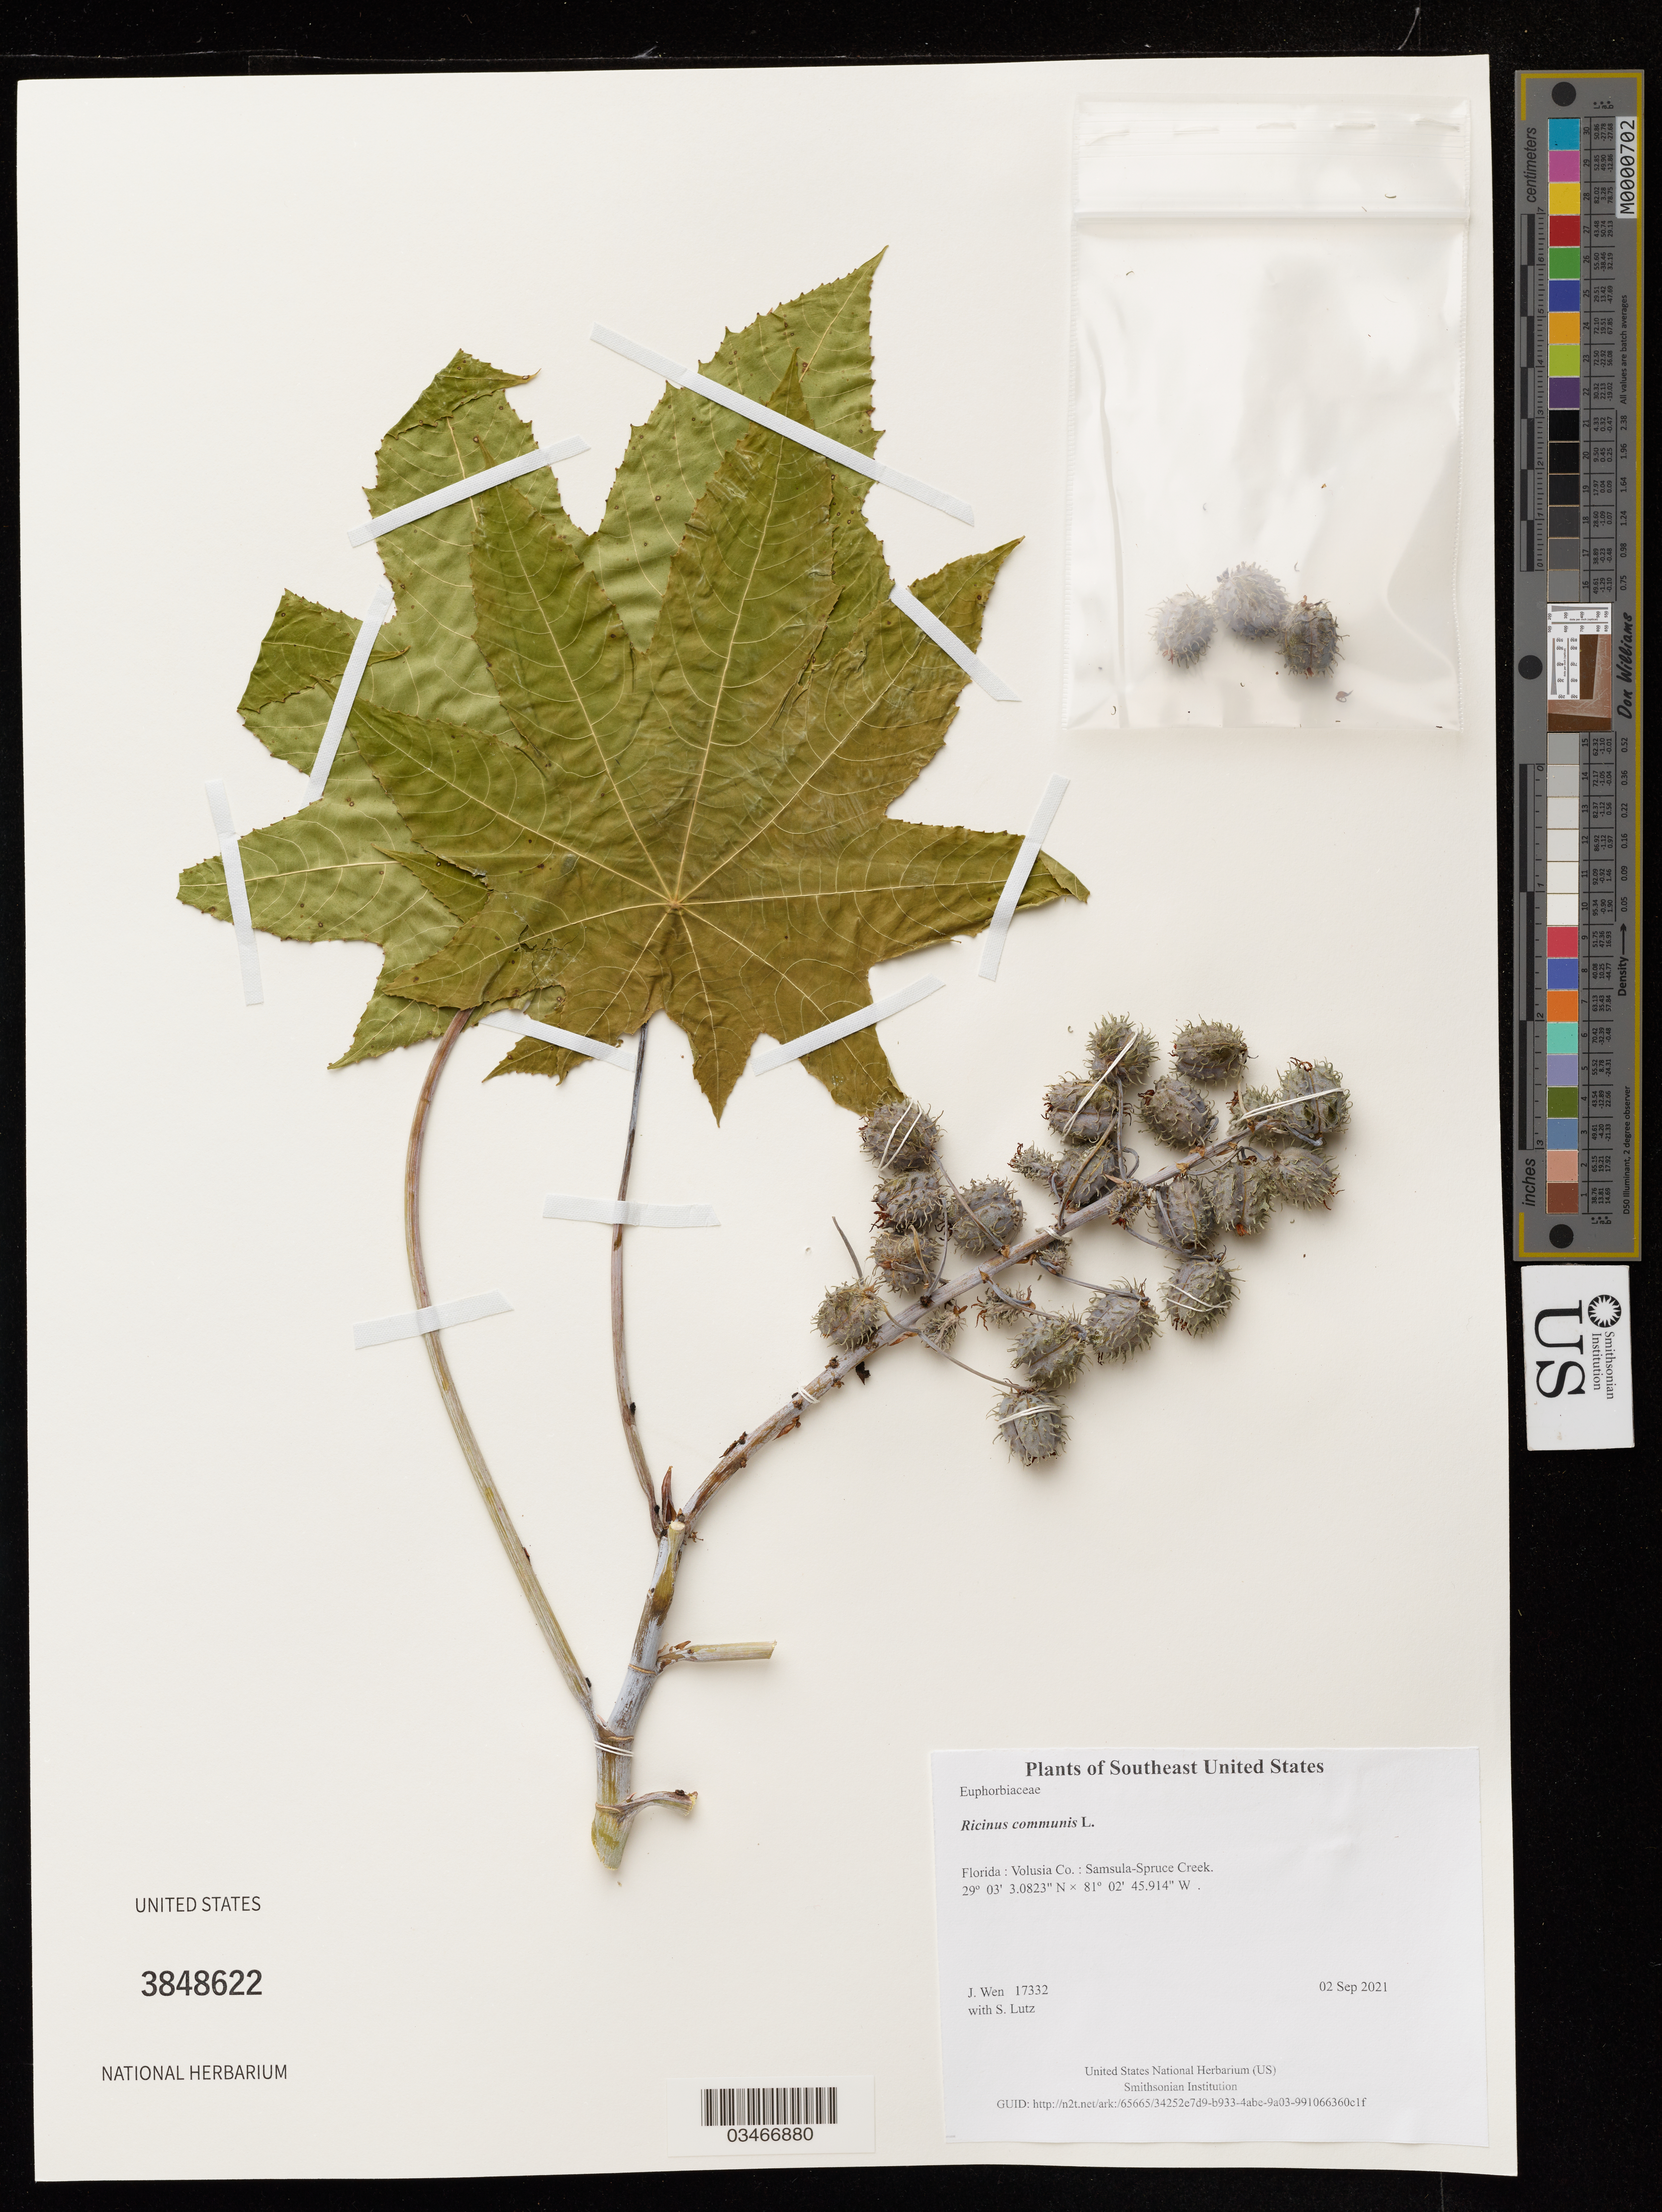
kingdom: Plantae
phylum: Tracheophyta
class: Magnoliopsida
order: Malpighiales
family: Euphorbiaceae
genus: Ricinus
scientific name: Ricinus communis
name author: L.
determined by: Wen, Jun, (BOT), Smithsonian Institution - National Museum of Natural History (UNITED STATES)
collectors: J. Wen & S. Lutz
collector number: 17332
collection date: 2021-09-02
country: United States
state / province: Florida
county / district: Volusia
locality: Samsula-Spruce Creek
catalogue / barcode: US 3848622